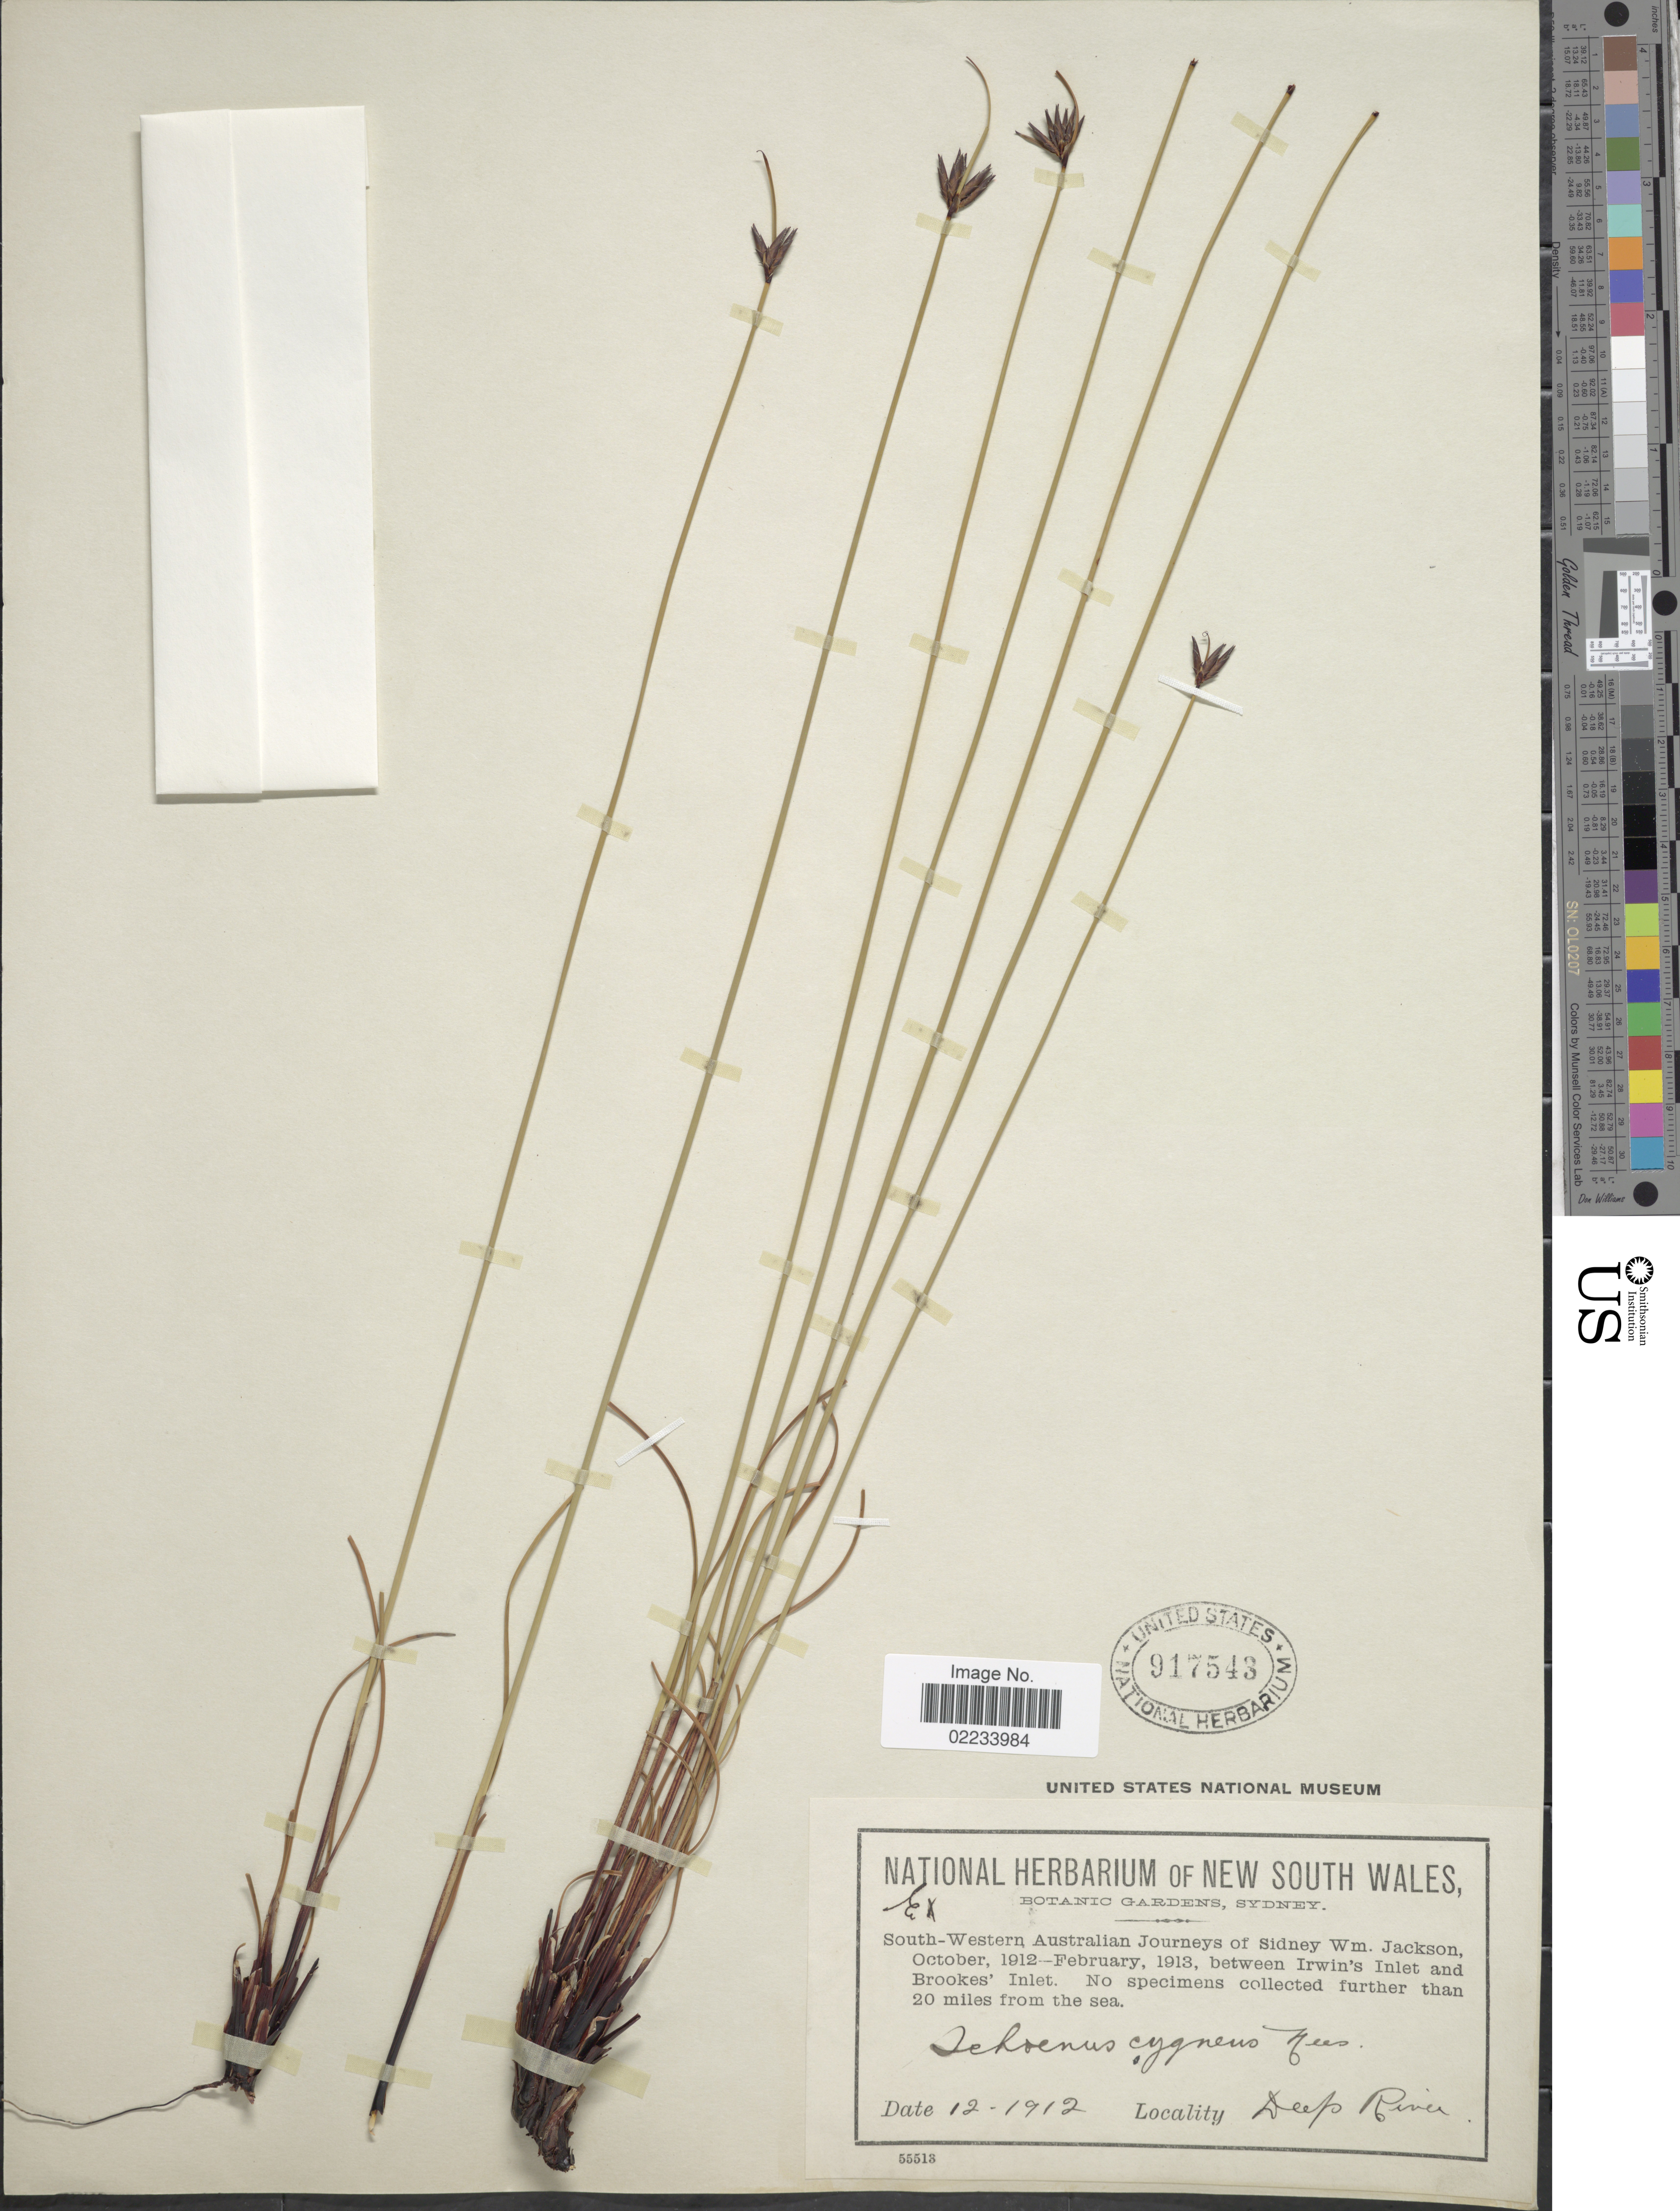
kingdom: Plantae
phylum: Tracheophyta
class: Liliopsida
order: Poales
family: Cyperaceae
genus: Schoenus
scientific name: Schoenus cygneus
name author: (Nees) Nees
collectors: Jackson, S. W.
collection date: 1912-12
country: Australia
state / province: Western Australia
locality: South-Western Australian Journeys, between Irwin's Inlet and Brookes'Inlet, 20 miles from the sea, Deep River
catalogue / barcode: US 917543